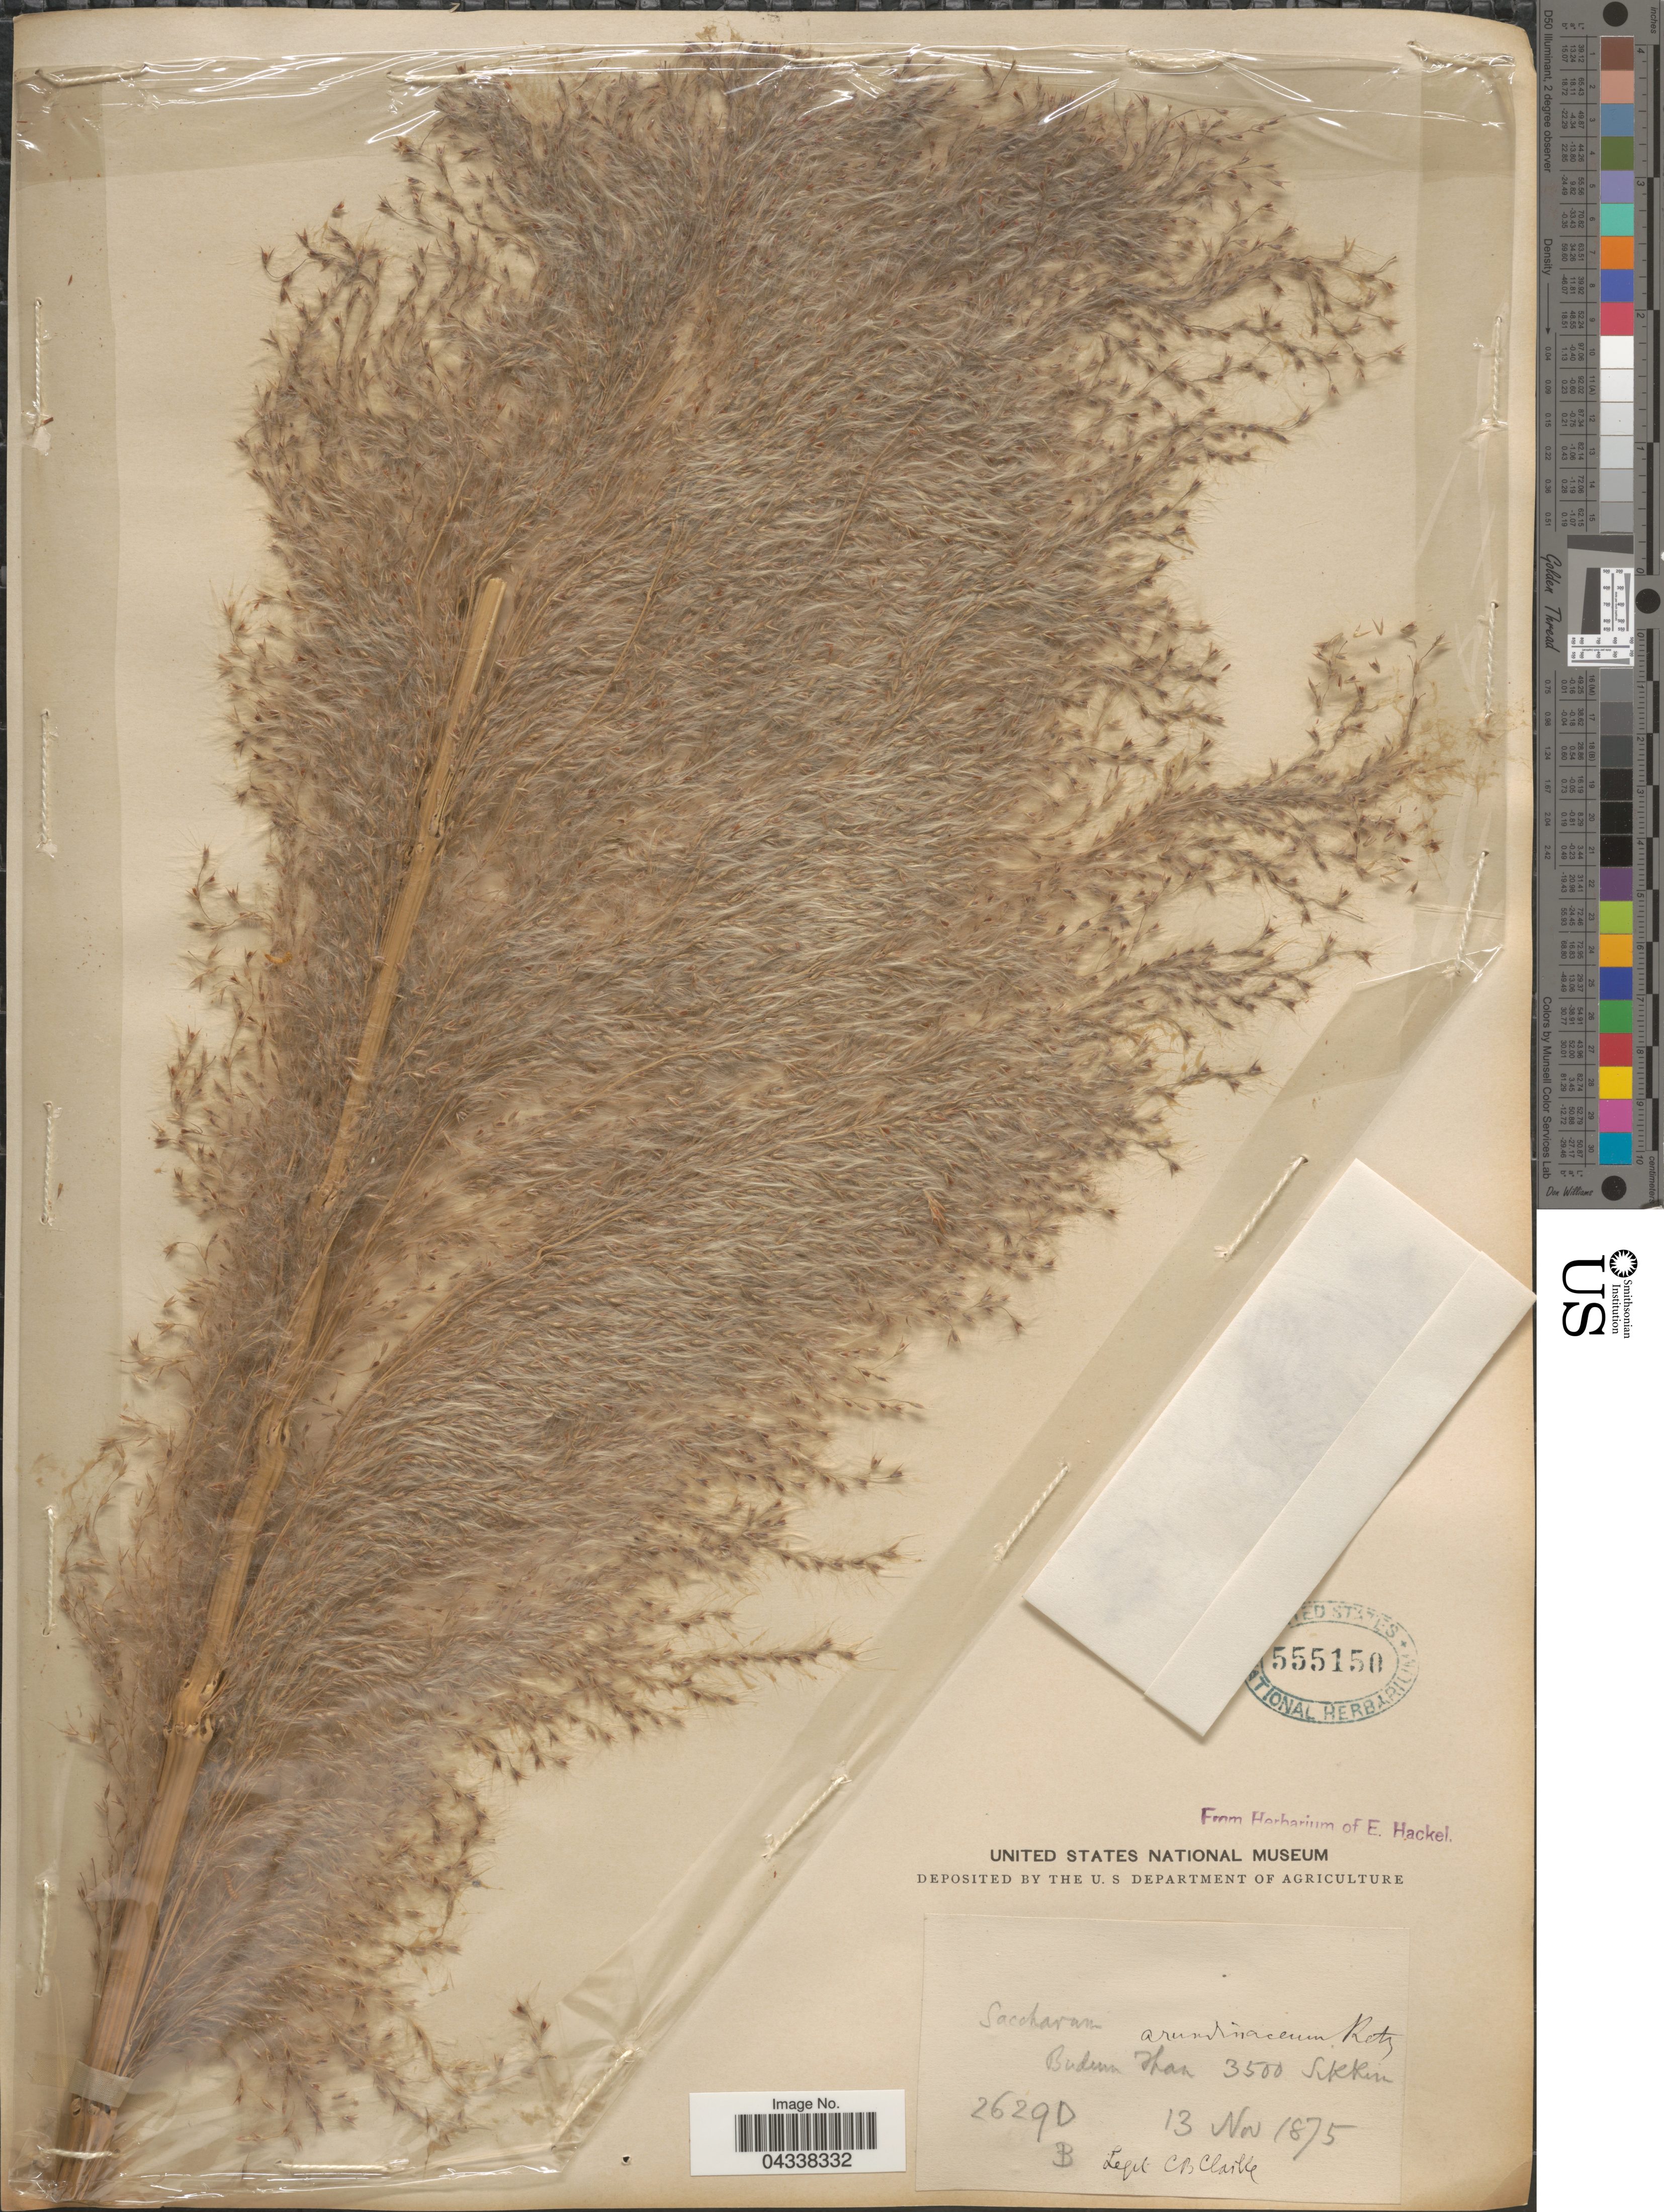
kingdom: Plantae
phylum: Tracheophyta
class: Liliopsida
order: Poales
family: Poaceae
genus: Tripidium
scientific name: Tripidium arundinaceum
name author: (Retz.) Welker et al.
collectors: C. B. Clarke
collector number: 26290B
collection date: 1875-11-13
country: India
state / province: Sikkim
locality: Budum Than.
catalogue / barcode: US 555150